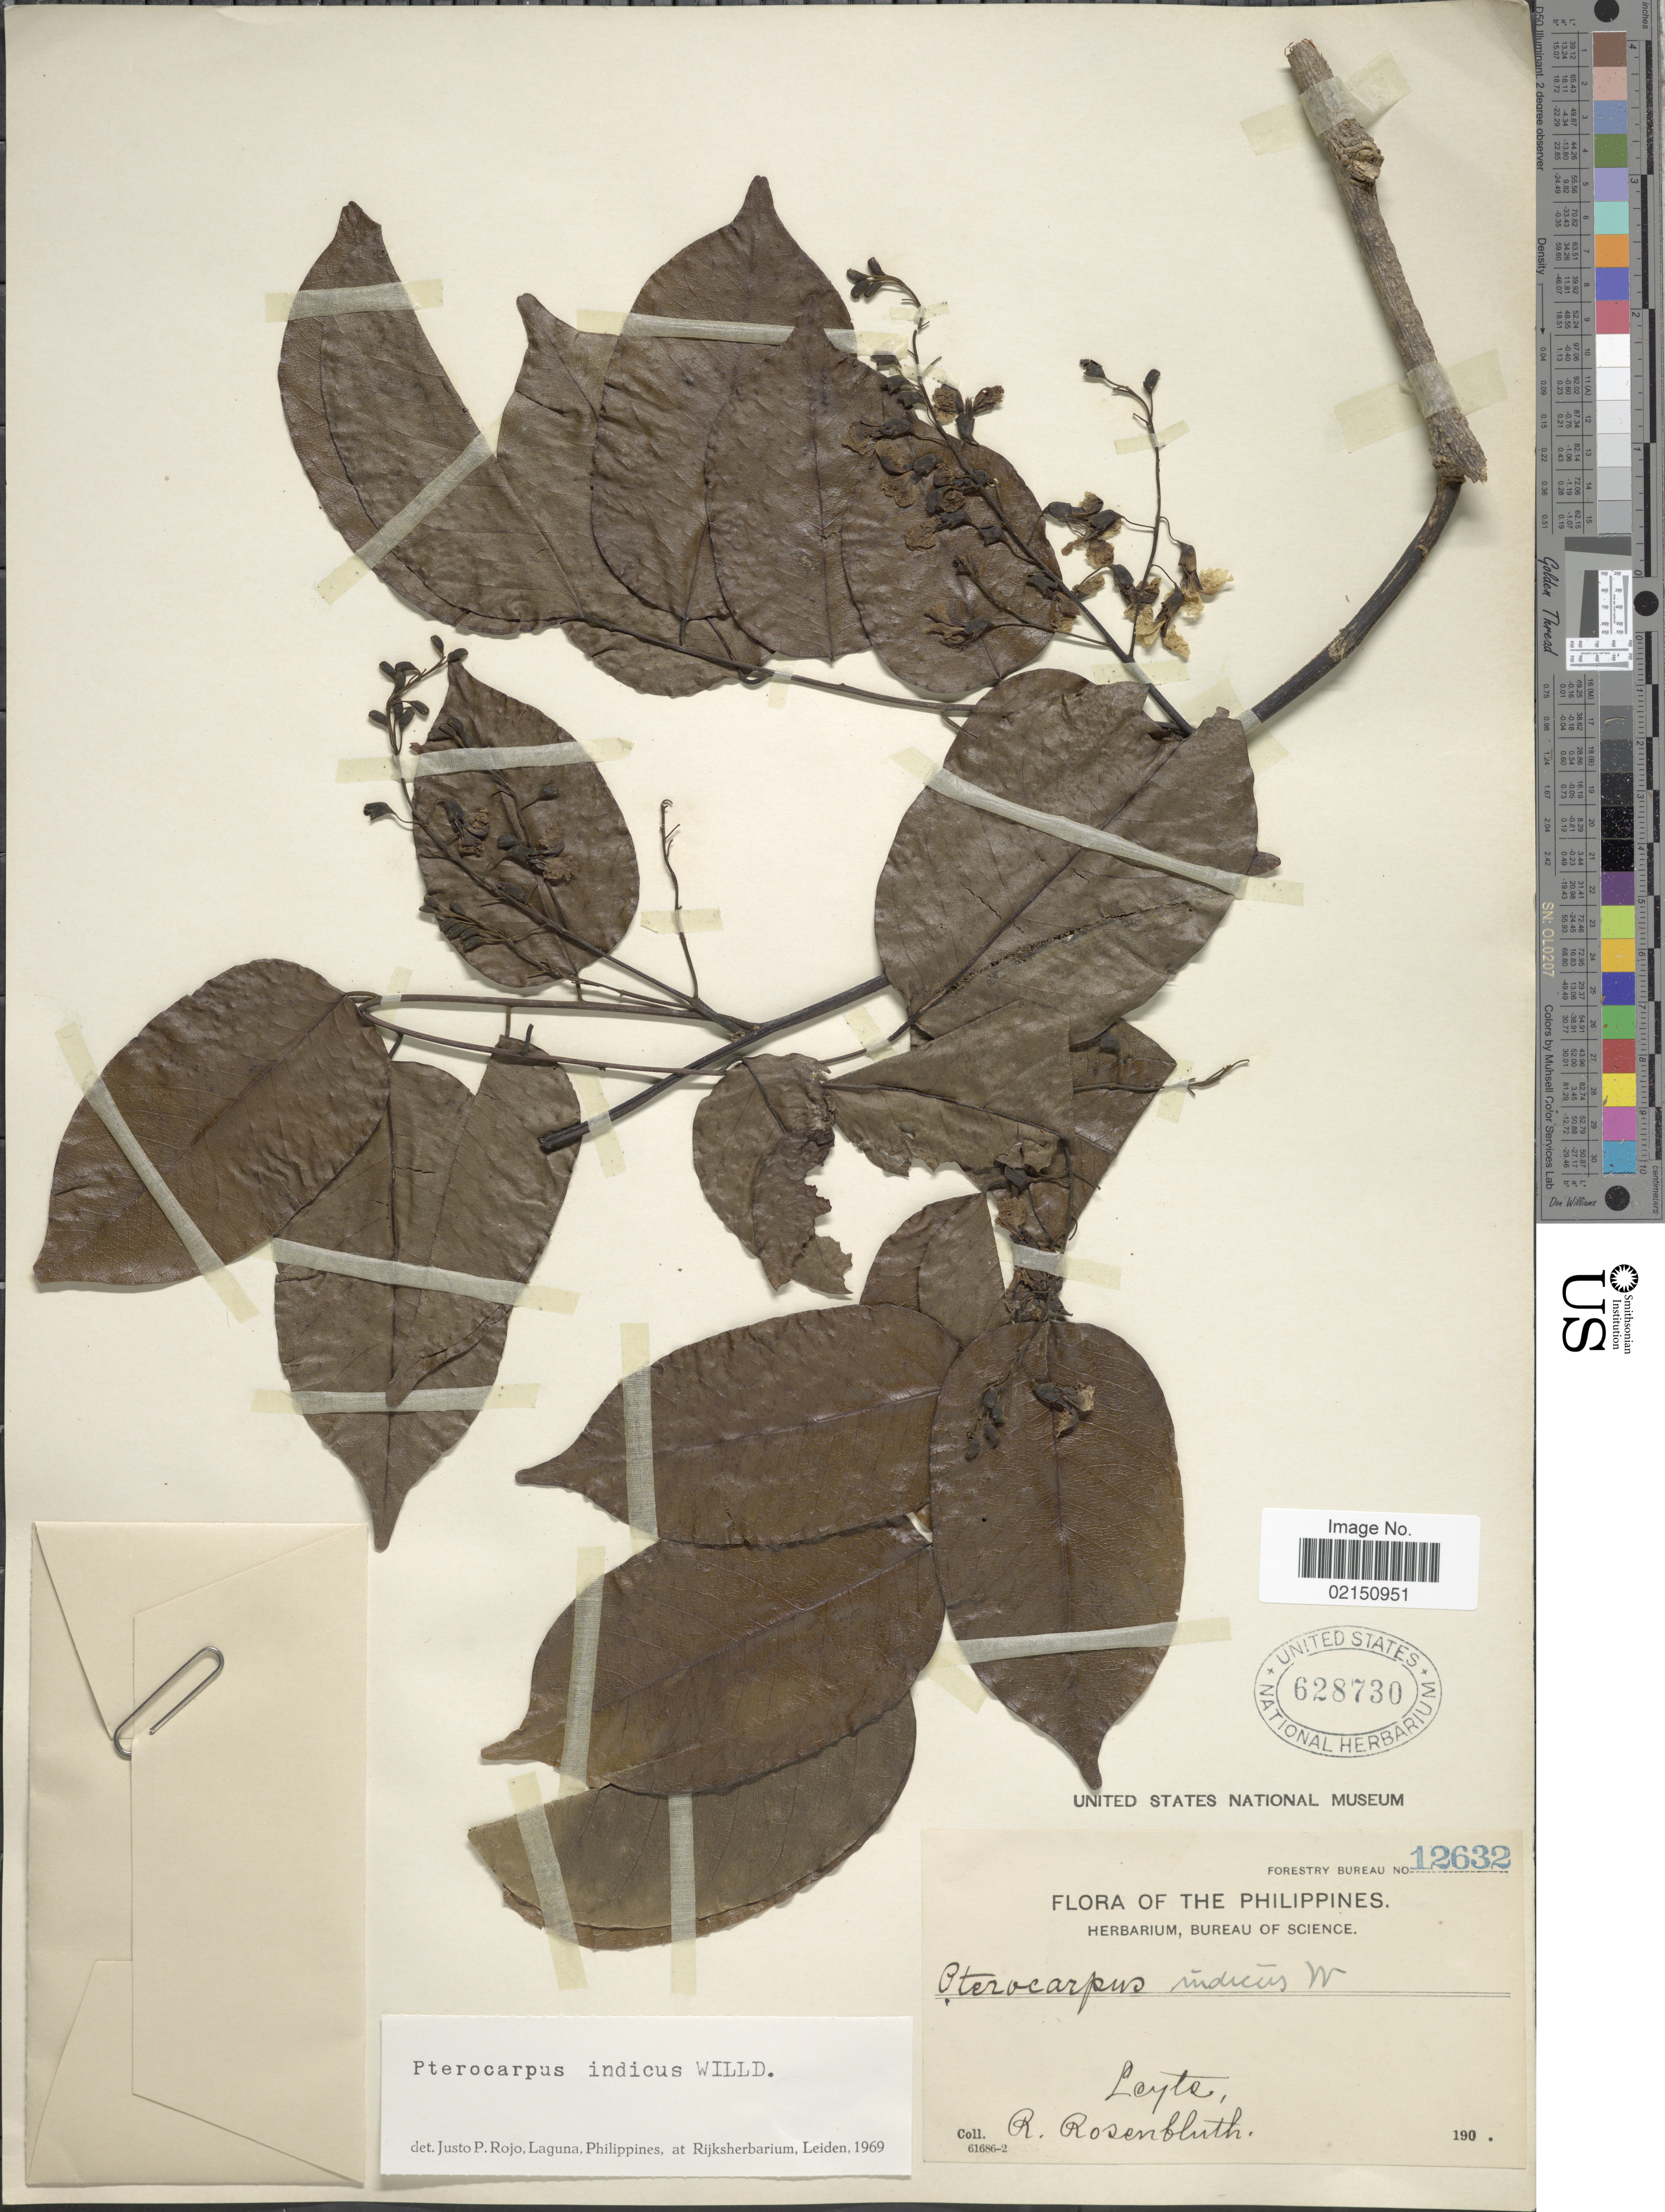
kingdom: Plantae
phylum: Tracheophyta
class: Magnoliopsida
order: Fabales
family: Fabaceae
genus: Pterocarpus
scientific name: Pterocarpus indicus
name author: Willd.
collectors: R. Rosenbluth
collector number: Forestry Bureau 12632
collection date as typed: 190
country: Philippines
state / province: Eastern Visayas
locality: Leyte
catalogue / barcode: US 628730